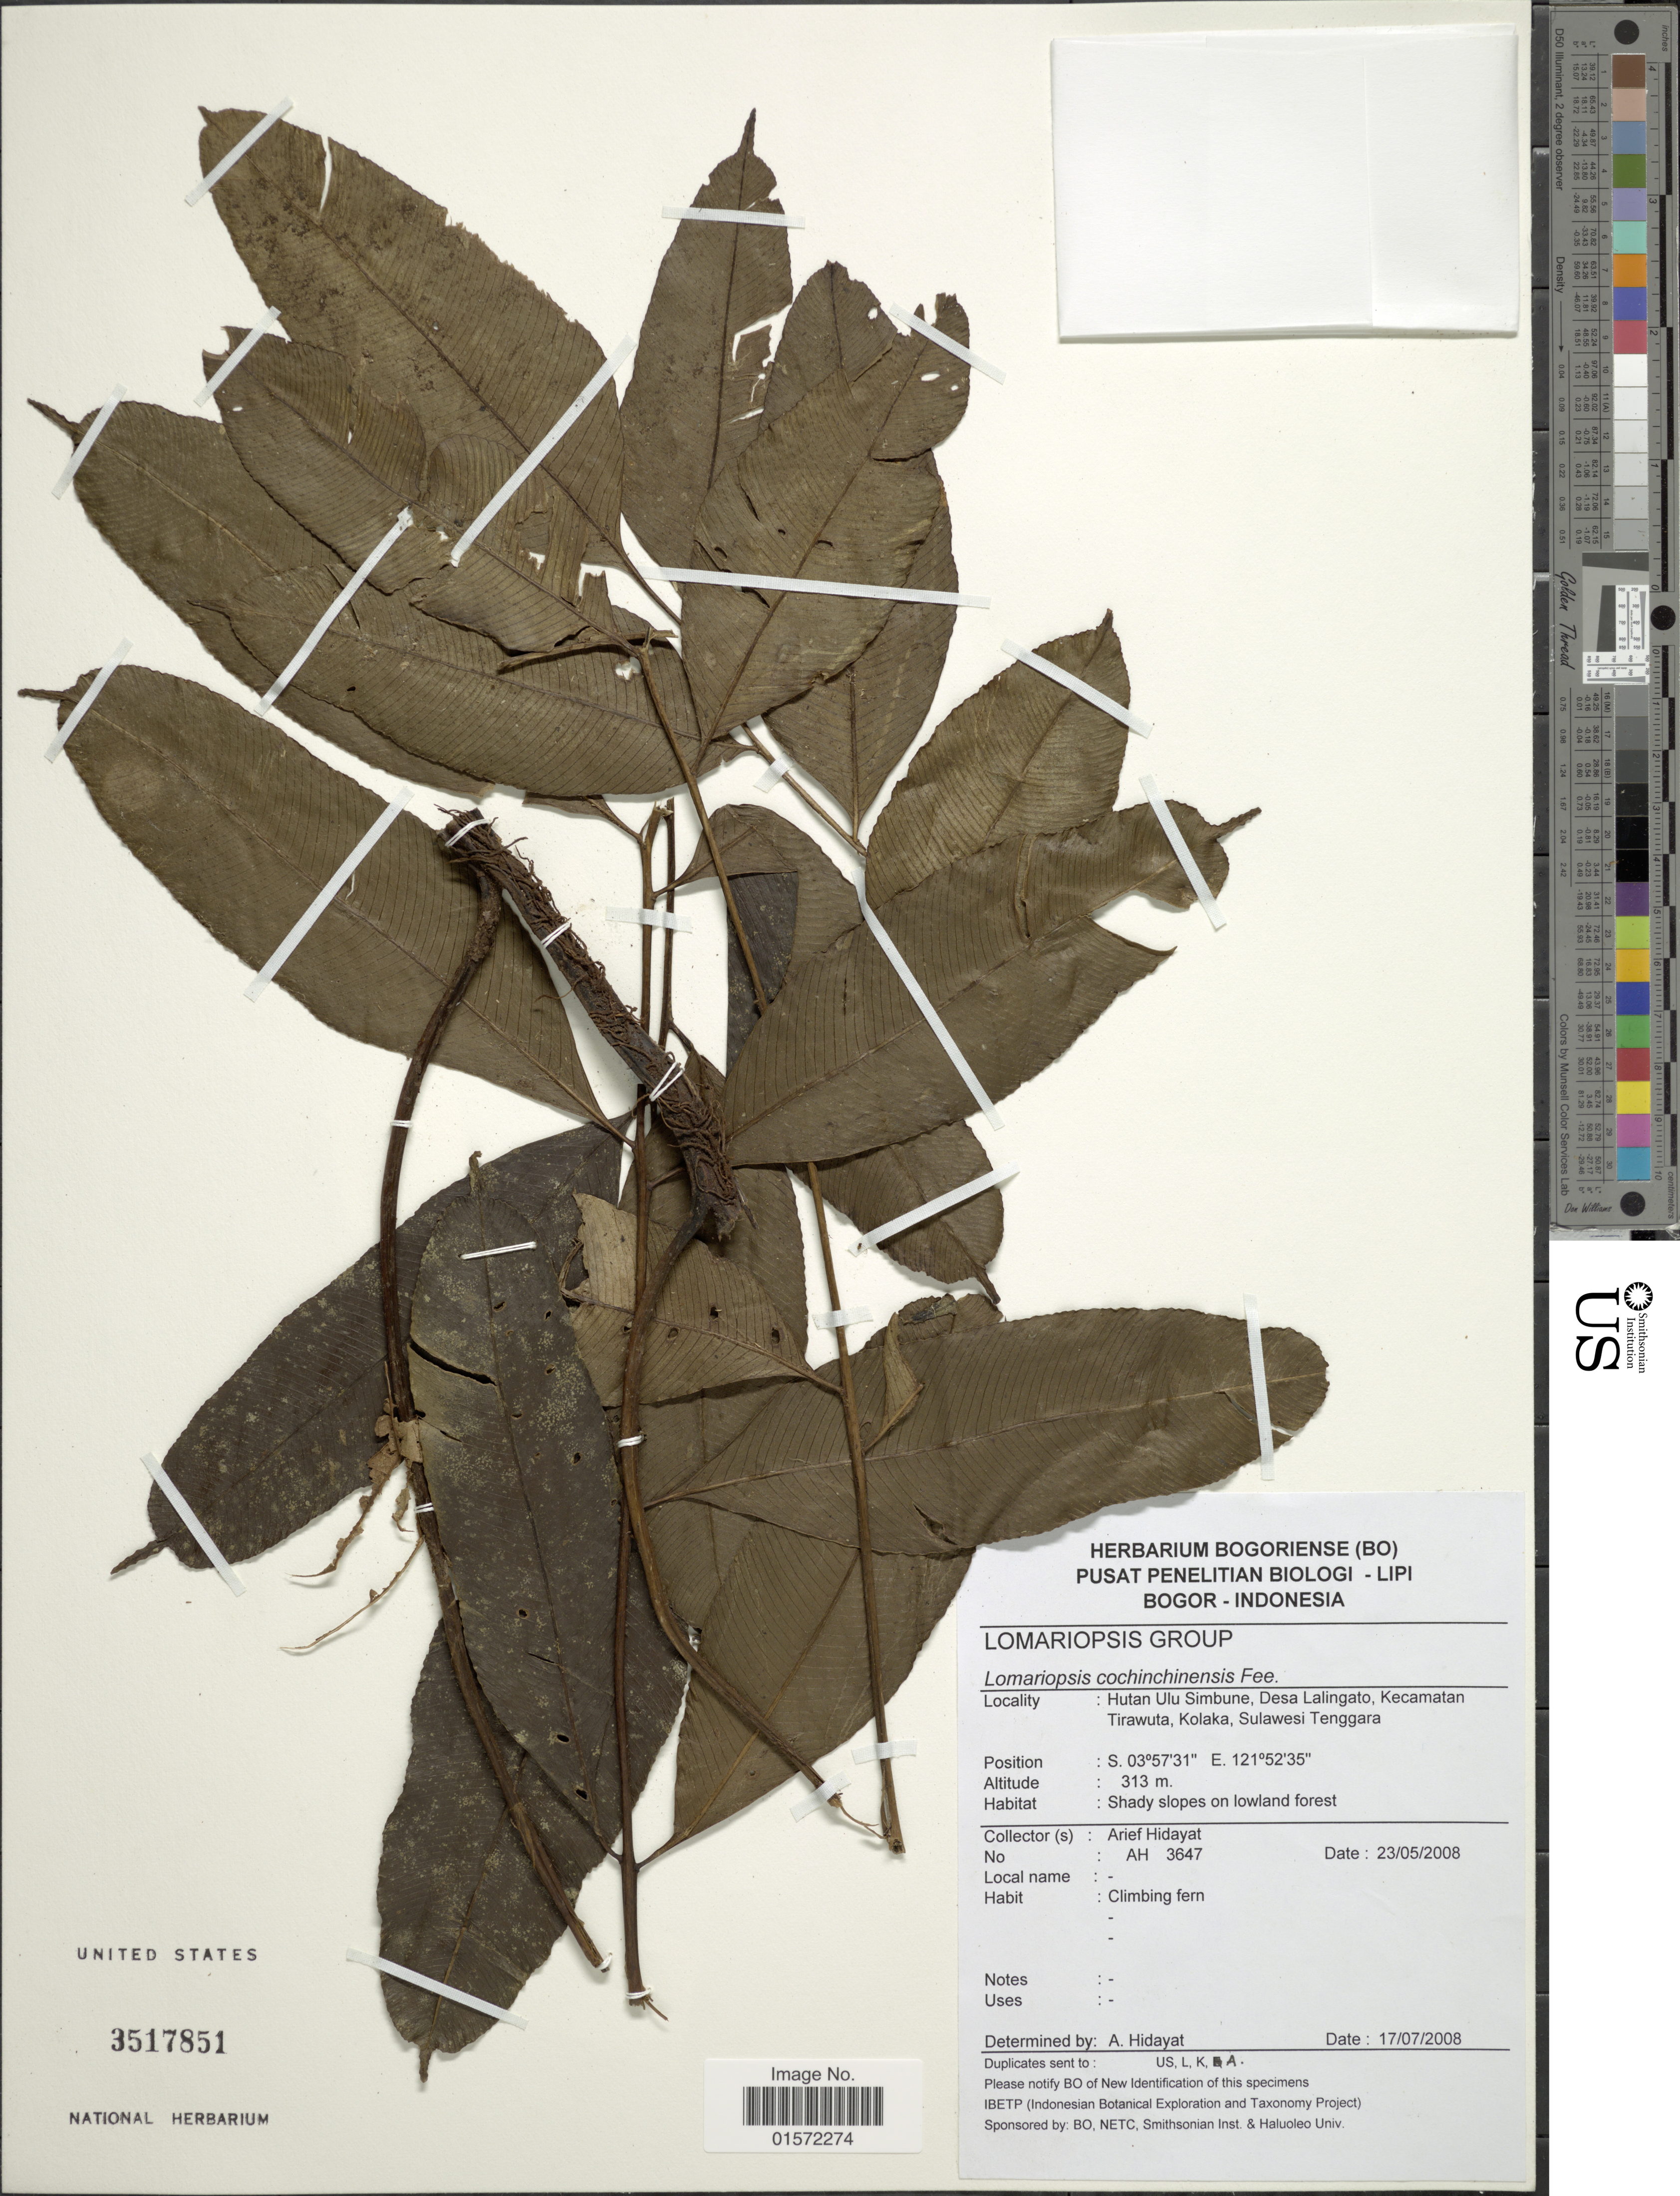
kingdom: Plantae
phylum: Tracheophyta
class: Polypodiopsida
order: Polypodiales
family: Lomariopsidaceae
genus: Lomariopsis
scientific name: Lomariopsis cochinchinensis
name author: Fée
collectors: A. Hidayat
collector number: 3647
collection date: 2008-05-23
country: Indonesia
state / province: Sulawesi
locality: Hutan Ulu Simbune, Desa Lalingato, Kecamatan Tirawuta, Kolaka, Sulawesi Tenggara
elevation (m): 313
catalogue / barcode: US 3517851